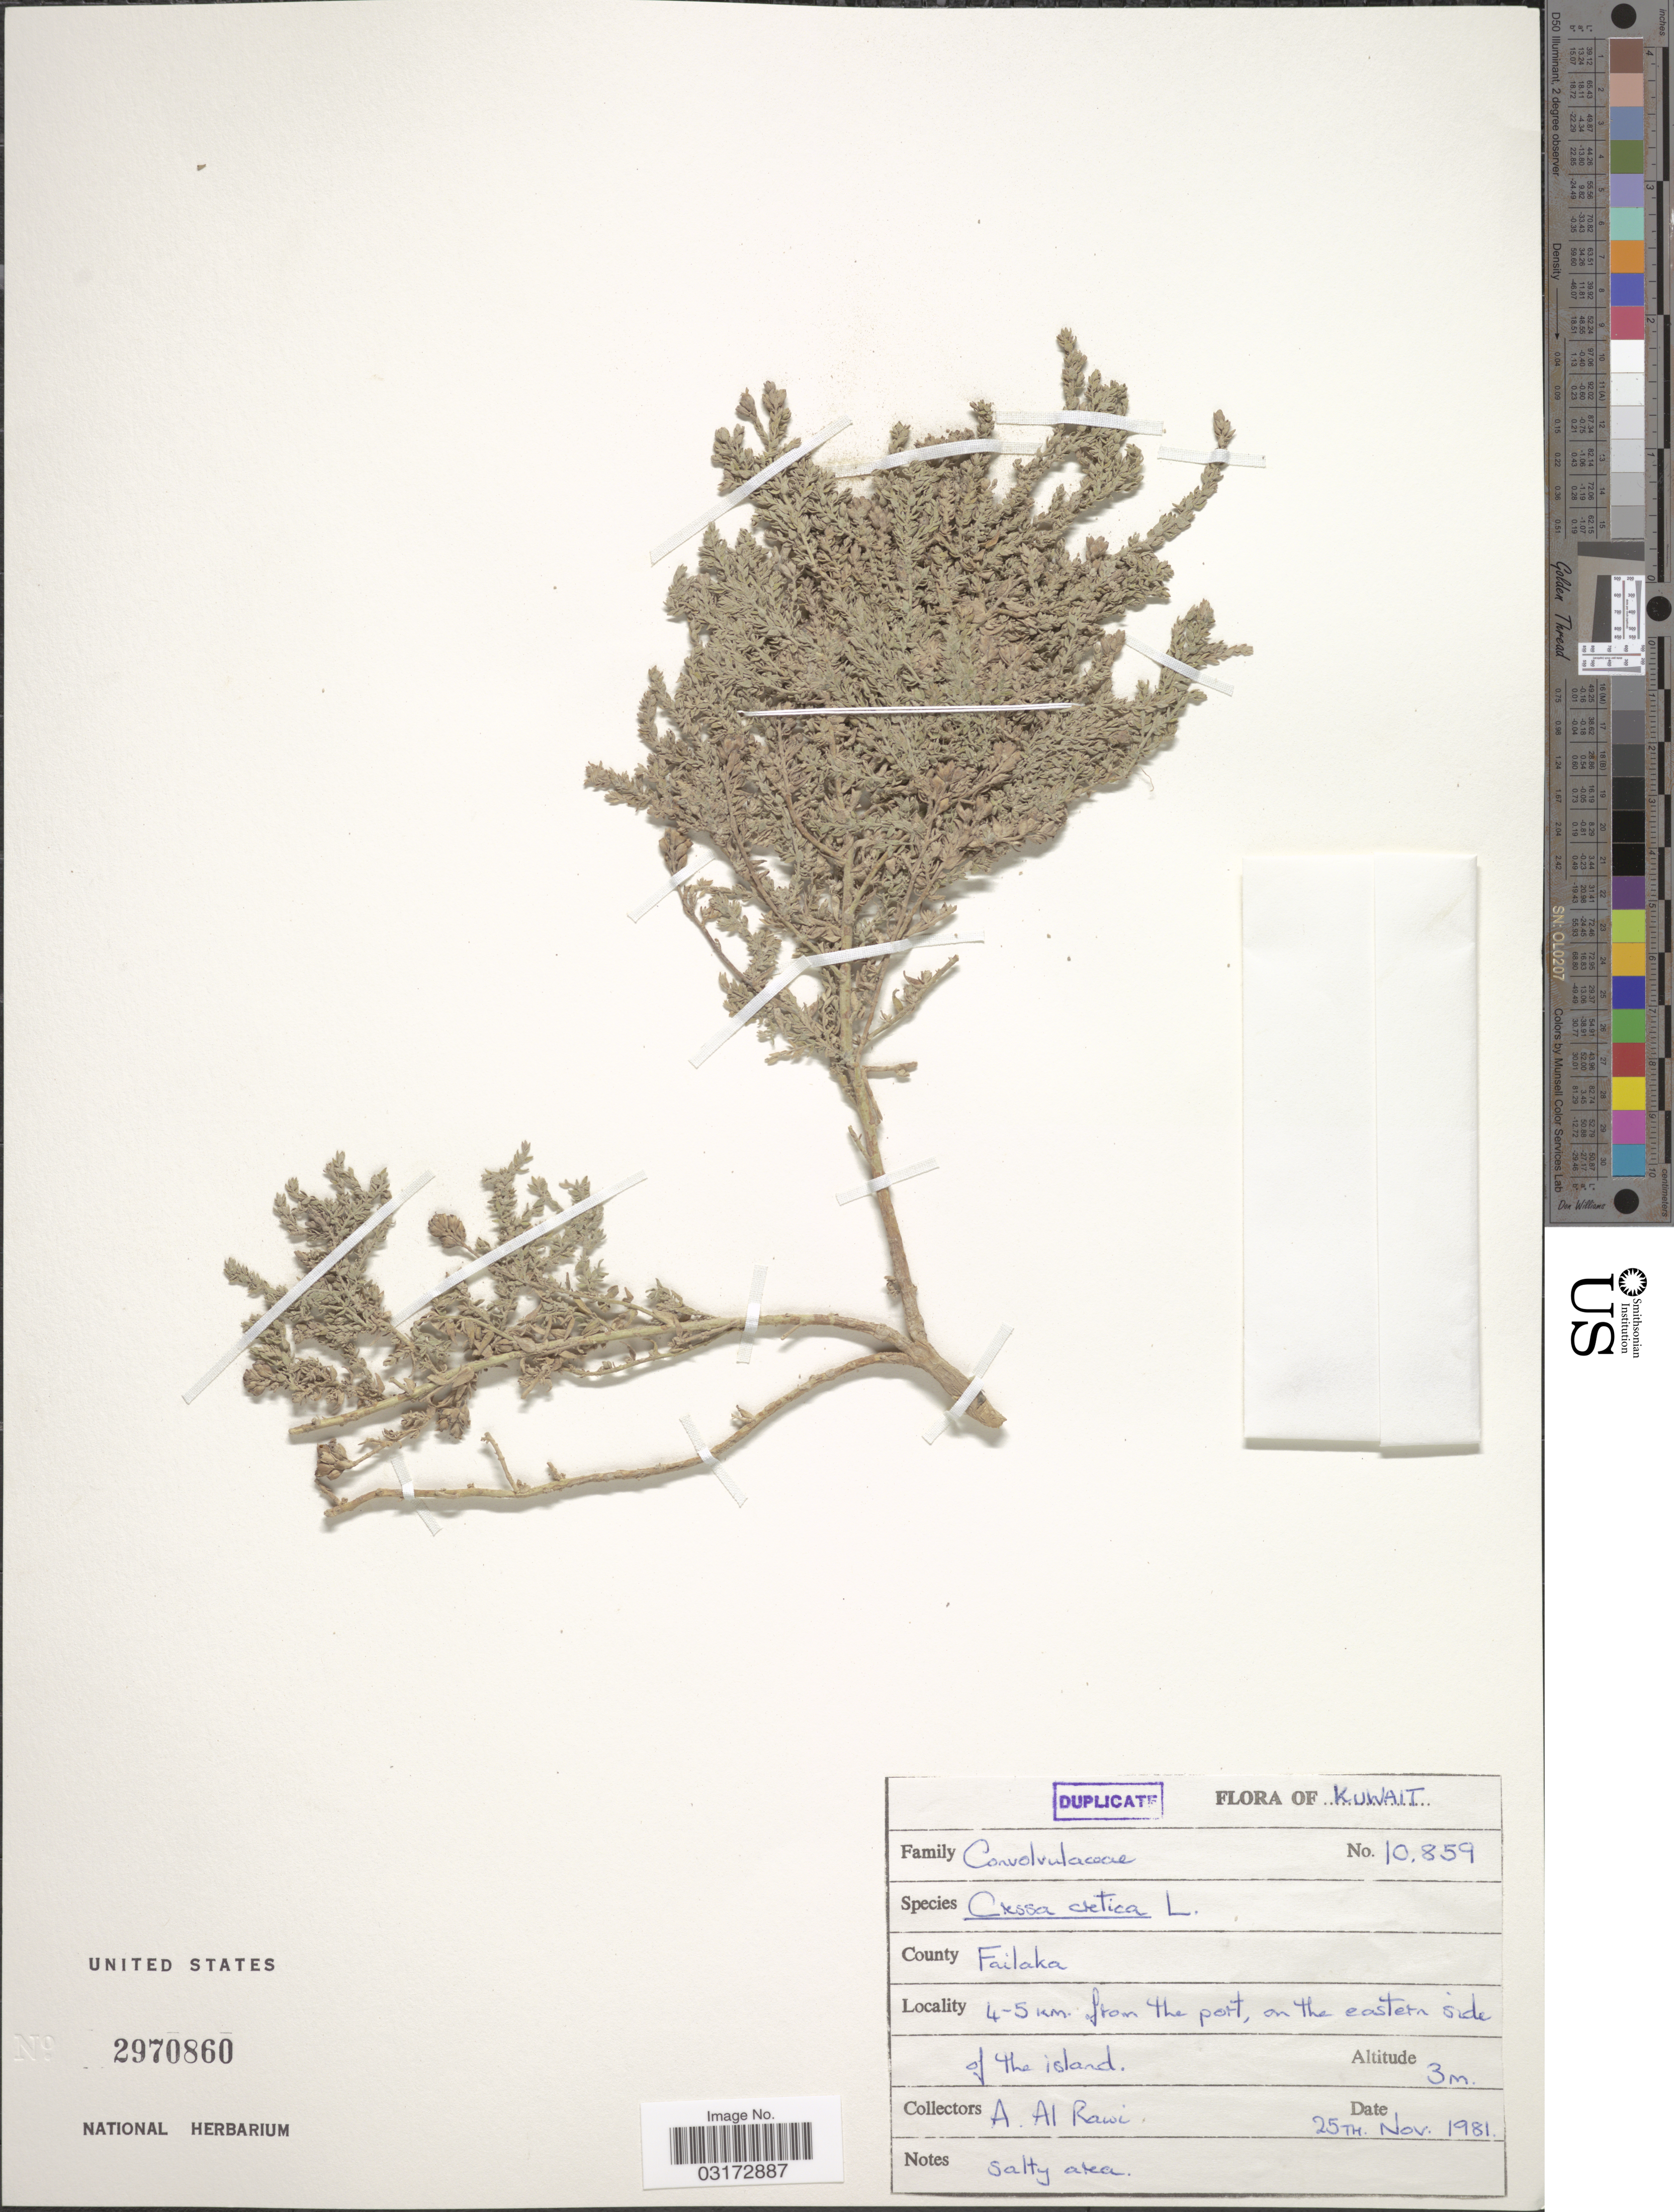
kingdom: Plantae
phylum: Tracheophyta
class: Magnoliopsida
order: Solanales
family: Convolvulaceae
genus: Cressa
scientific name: Cressa cretica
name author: L.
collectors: A. al Rawi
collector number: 10859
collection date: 1981-11-25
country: Kuwait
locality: County Failaka, 4-5 km from the port, on the eastern side of the island.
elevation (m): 3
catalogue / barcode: US 2970860